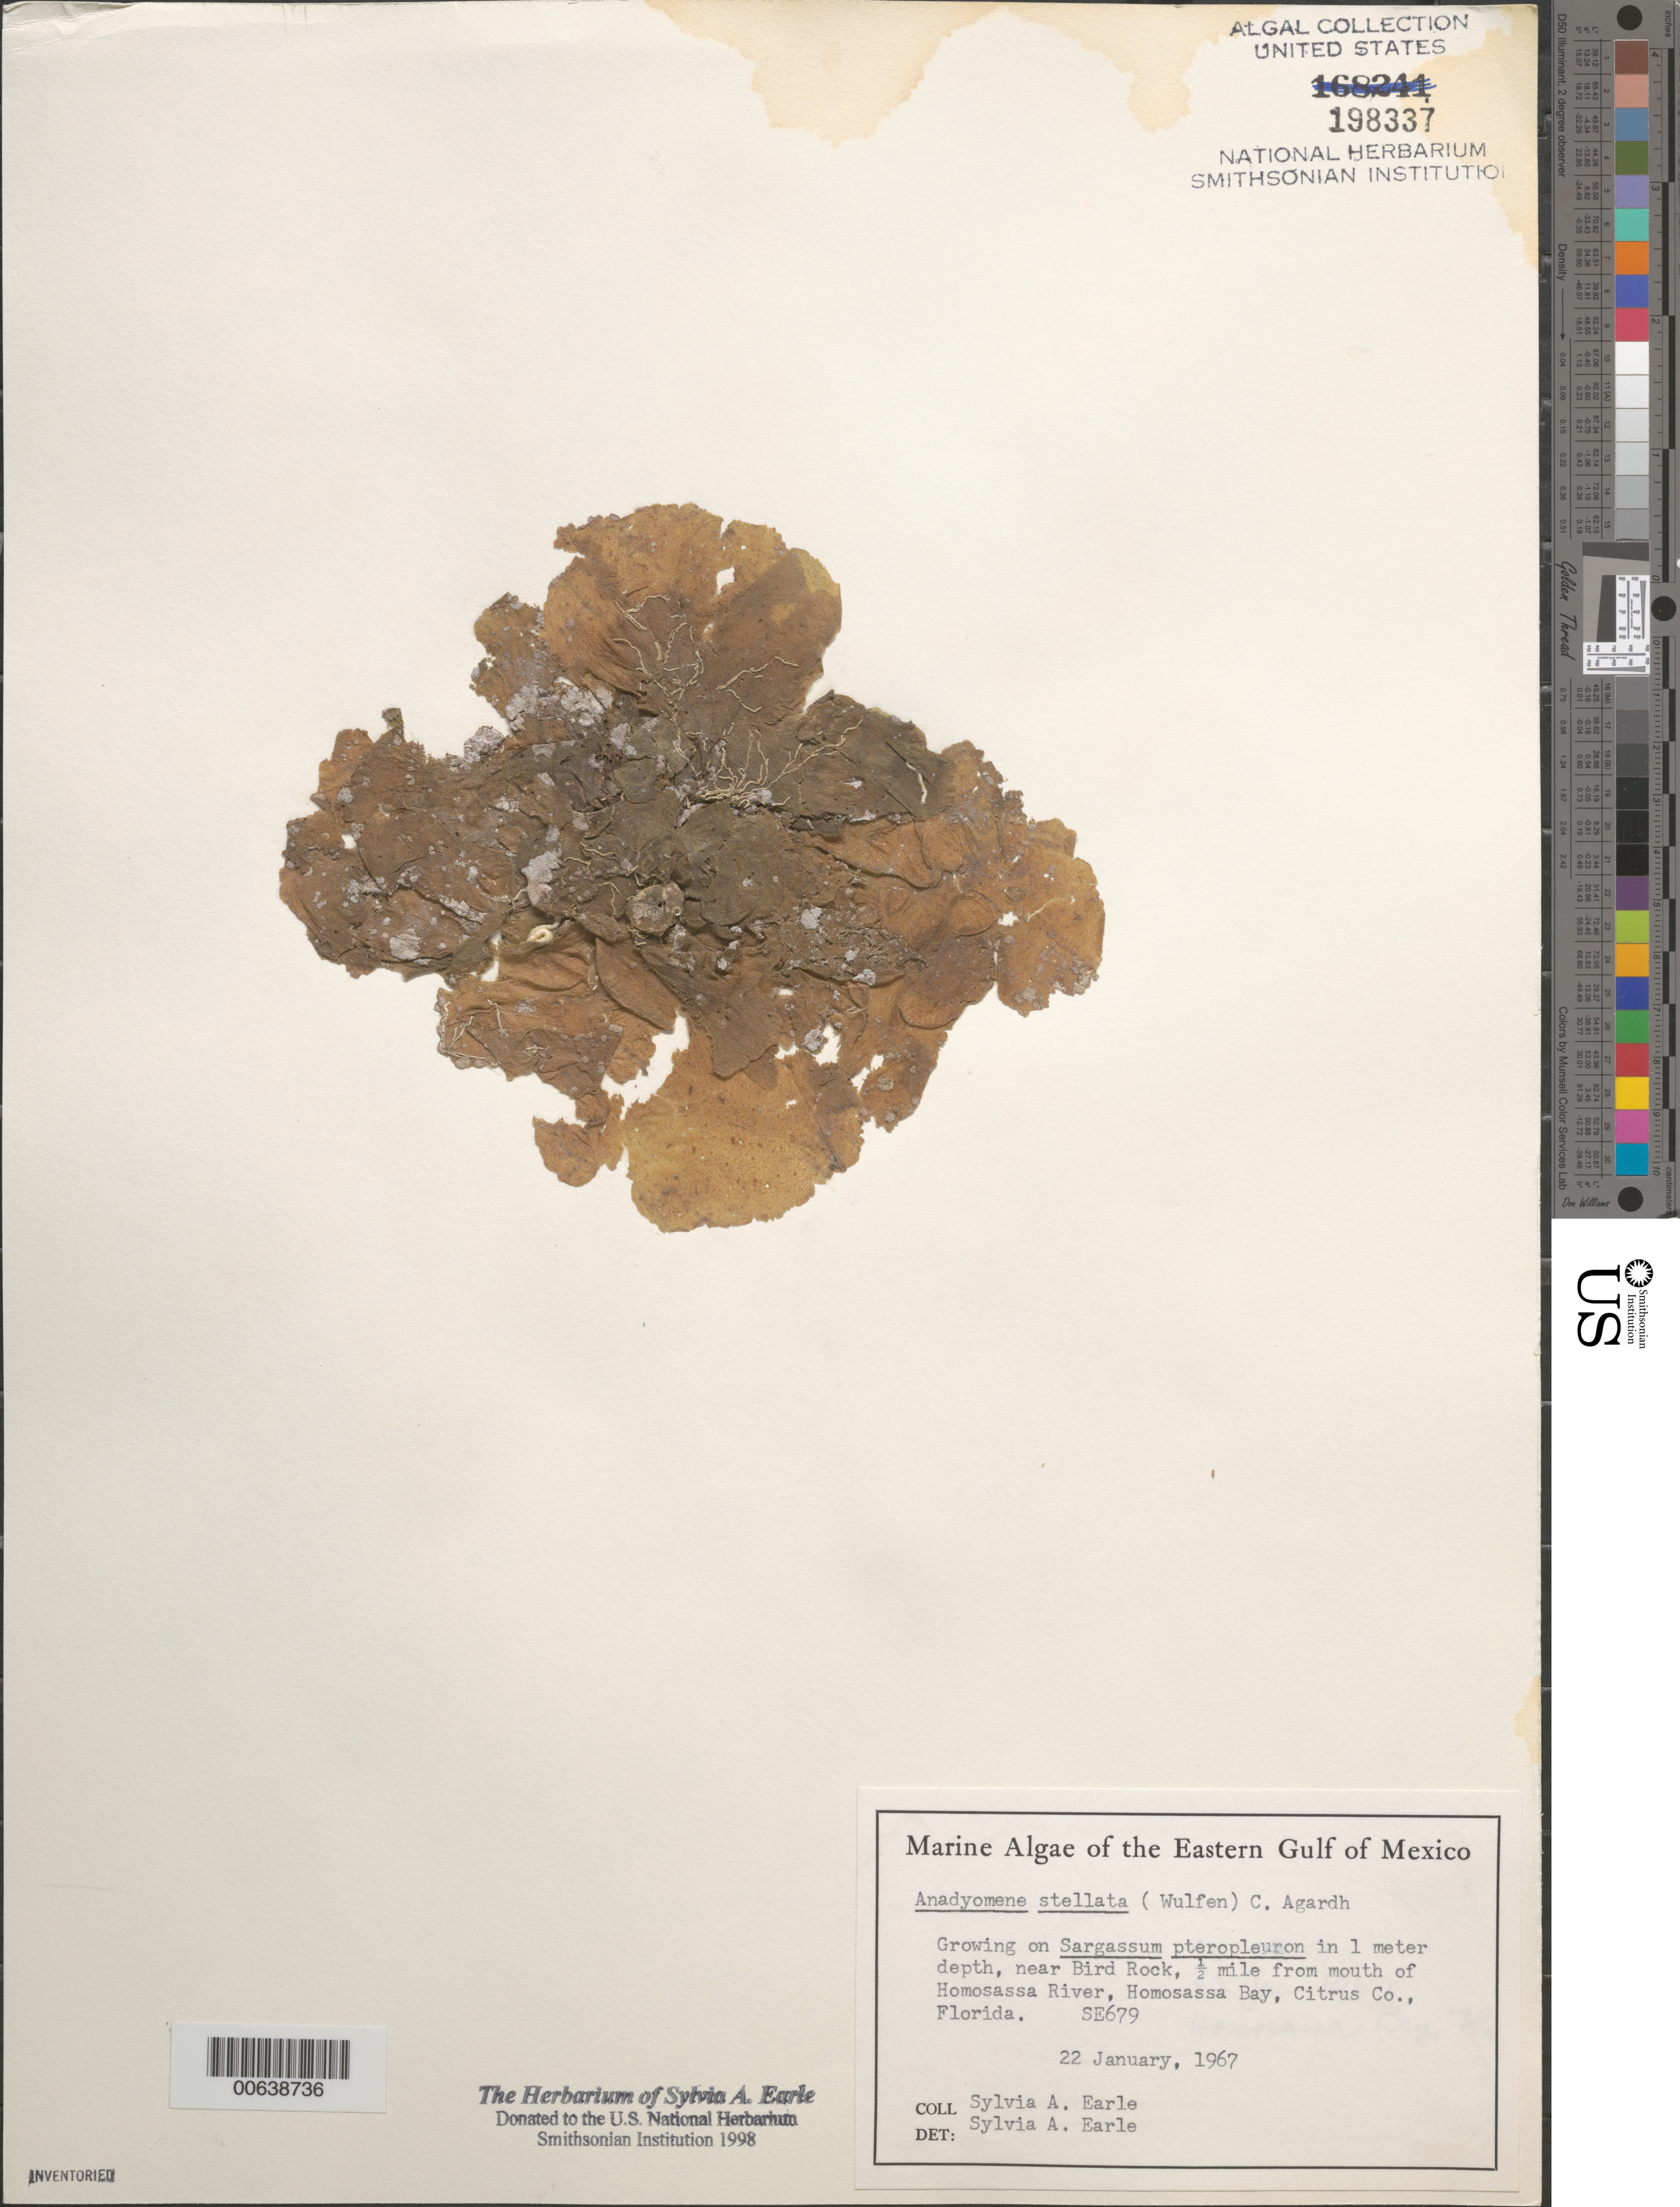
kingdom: Plantae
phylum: Chlorophyta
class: Ulvophyceae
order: Cladophorales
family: Anadyomenaceae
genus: Anadyomene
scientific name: Anadyomene stellata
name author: (Wulfen) C. Agardh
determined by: Earle, S. A.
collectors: S. A. Earle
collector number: Se 679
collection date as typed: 22 Jan 1967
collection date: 1967-01-22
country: United States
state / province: Florida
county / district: Citrus County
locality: Homosassa Bay, 0.5 mile off Homosassa River mouth, near bird rack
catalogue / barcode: US 198337